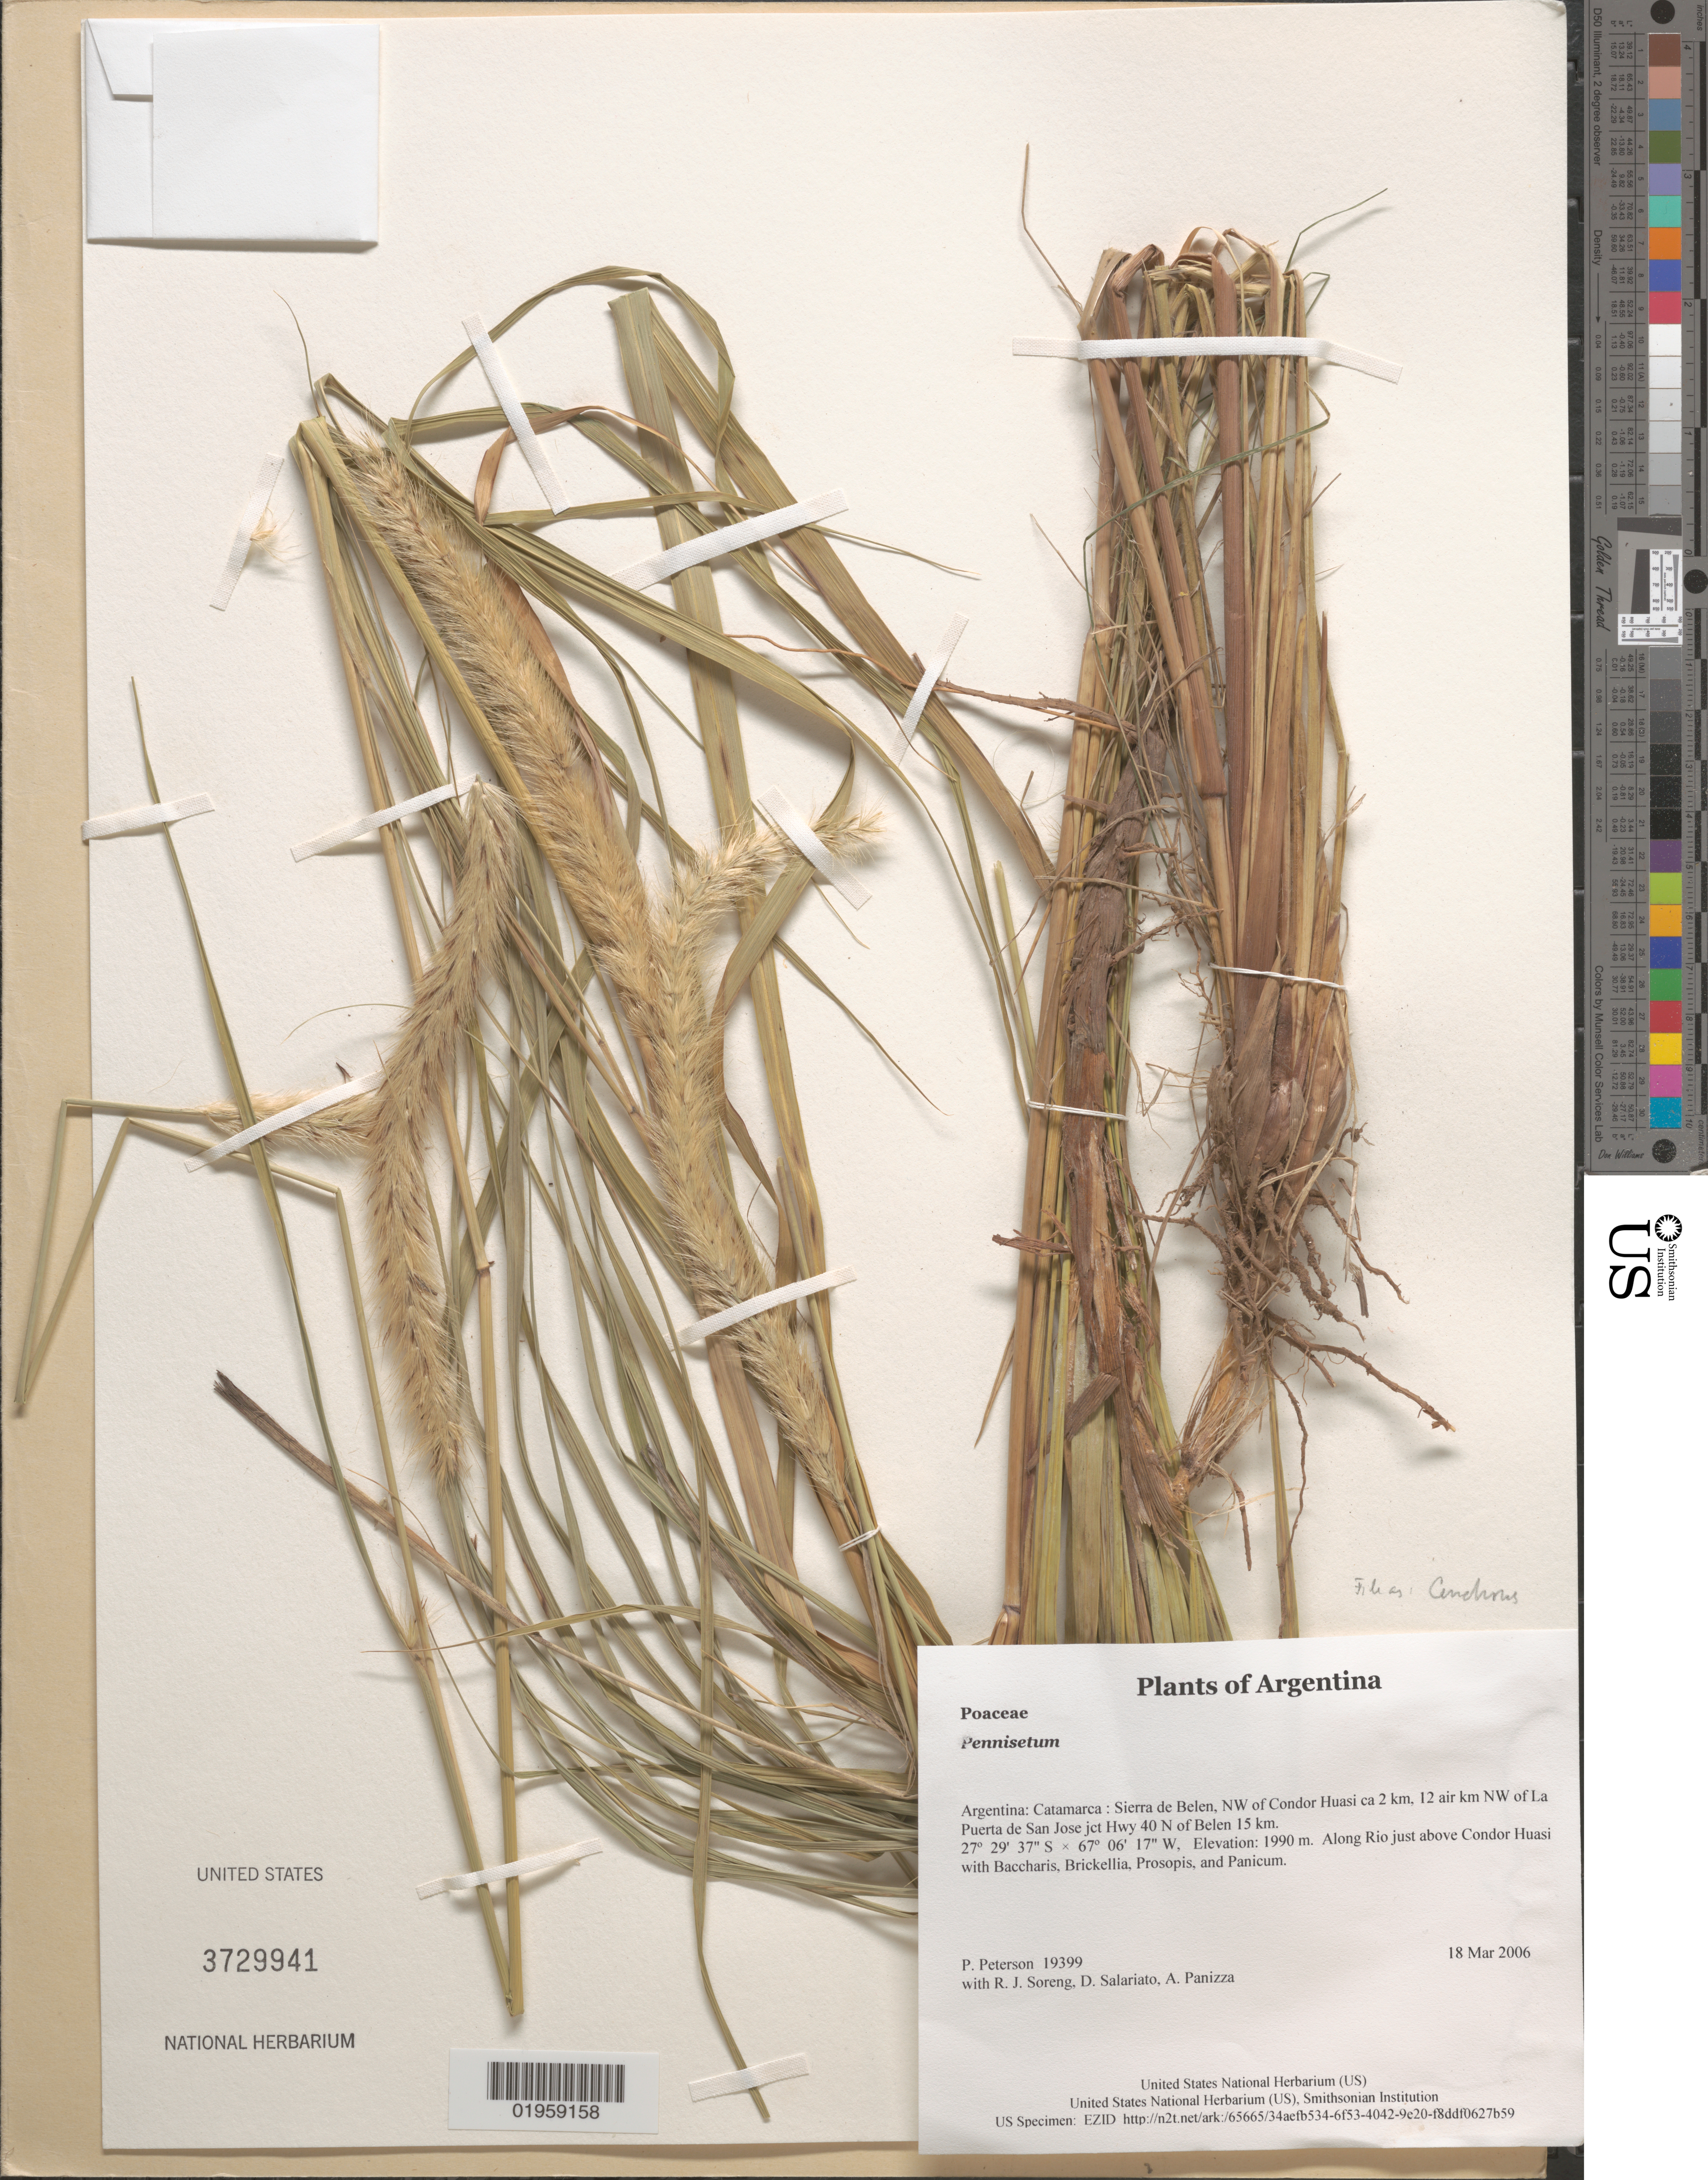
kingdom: Plantae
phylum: Tracheophyta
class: Liliopsida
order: Poales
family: Poaceae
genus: Cenchrus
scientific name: Cenchrus sp.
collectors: P. M. Peterson, R. J. Soreng, D. Salariato & A. Panizza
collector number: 19399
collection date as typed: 18 Mar 2006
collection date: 2006-03-18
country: Argentina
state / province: Catamarca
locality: Sierra de Belen, NW of Condor Huasi ca 2 km, 12 air km NW of La Puerta de San Jose jct Hwy 40 N of Belen 15 km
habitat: Along Rio just above Condor Huasi with Baccharis, Brickellia, Prosopis, and Panicum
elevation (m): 1990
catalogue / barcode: US 3729941